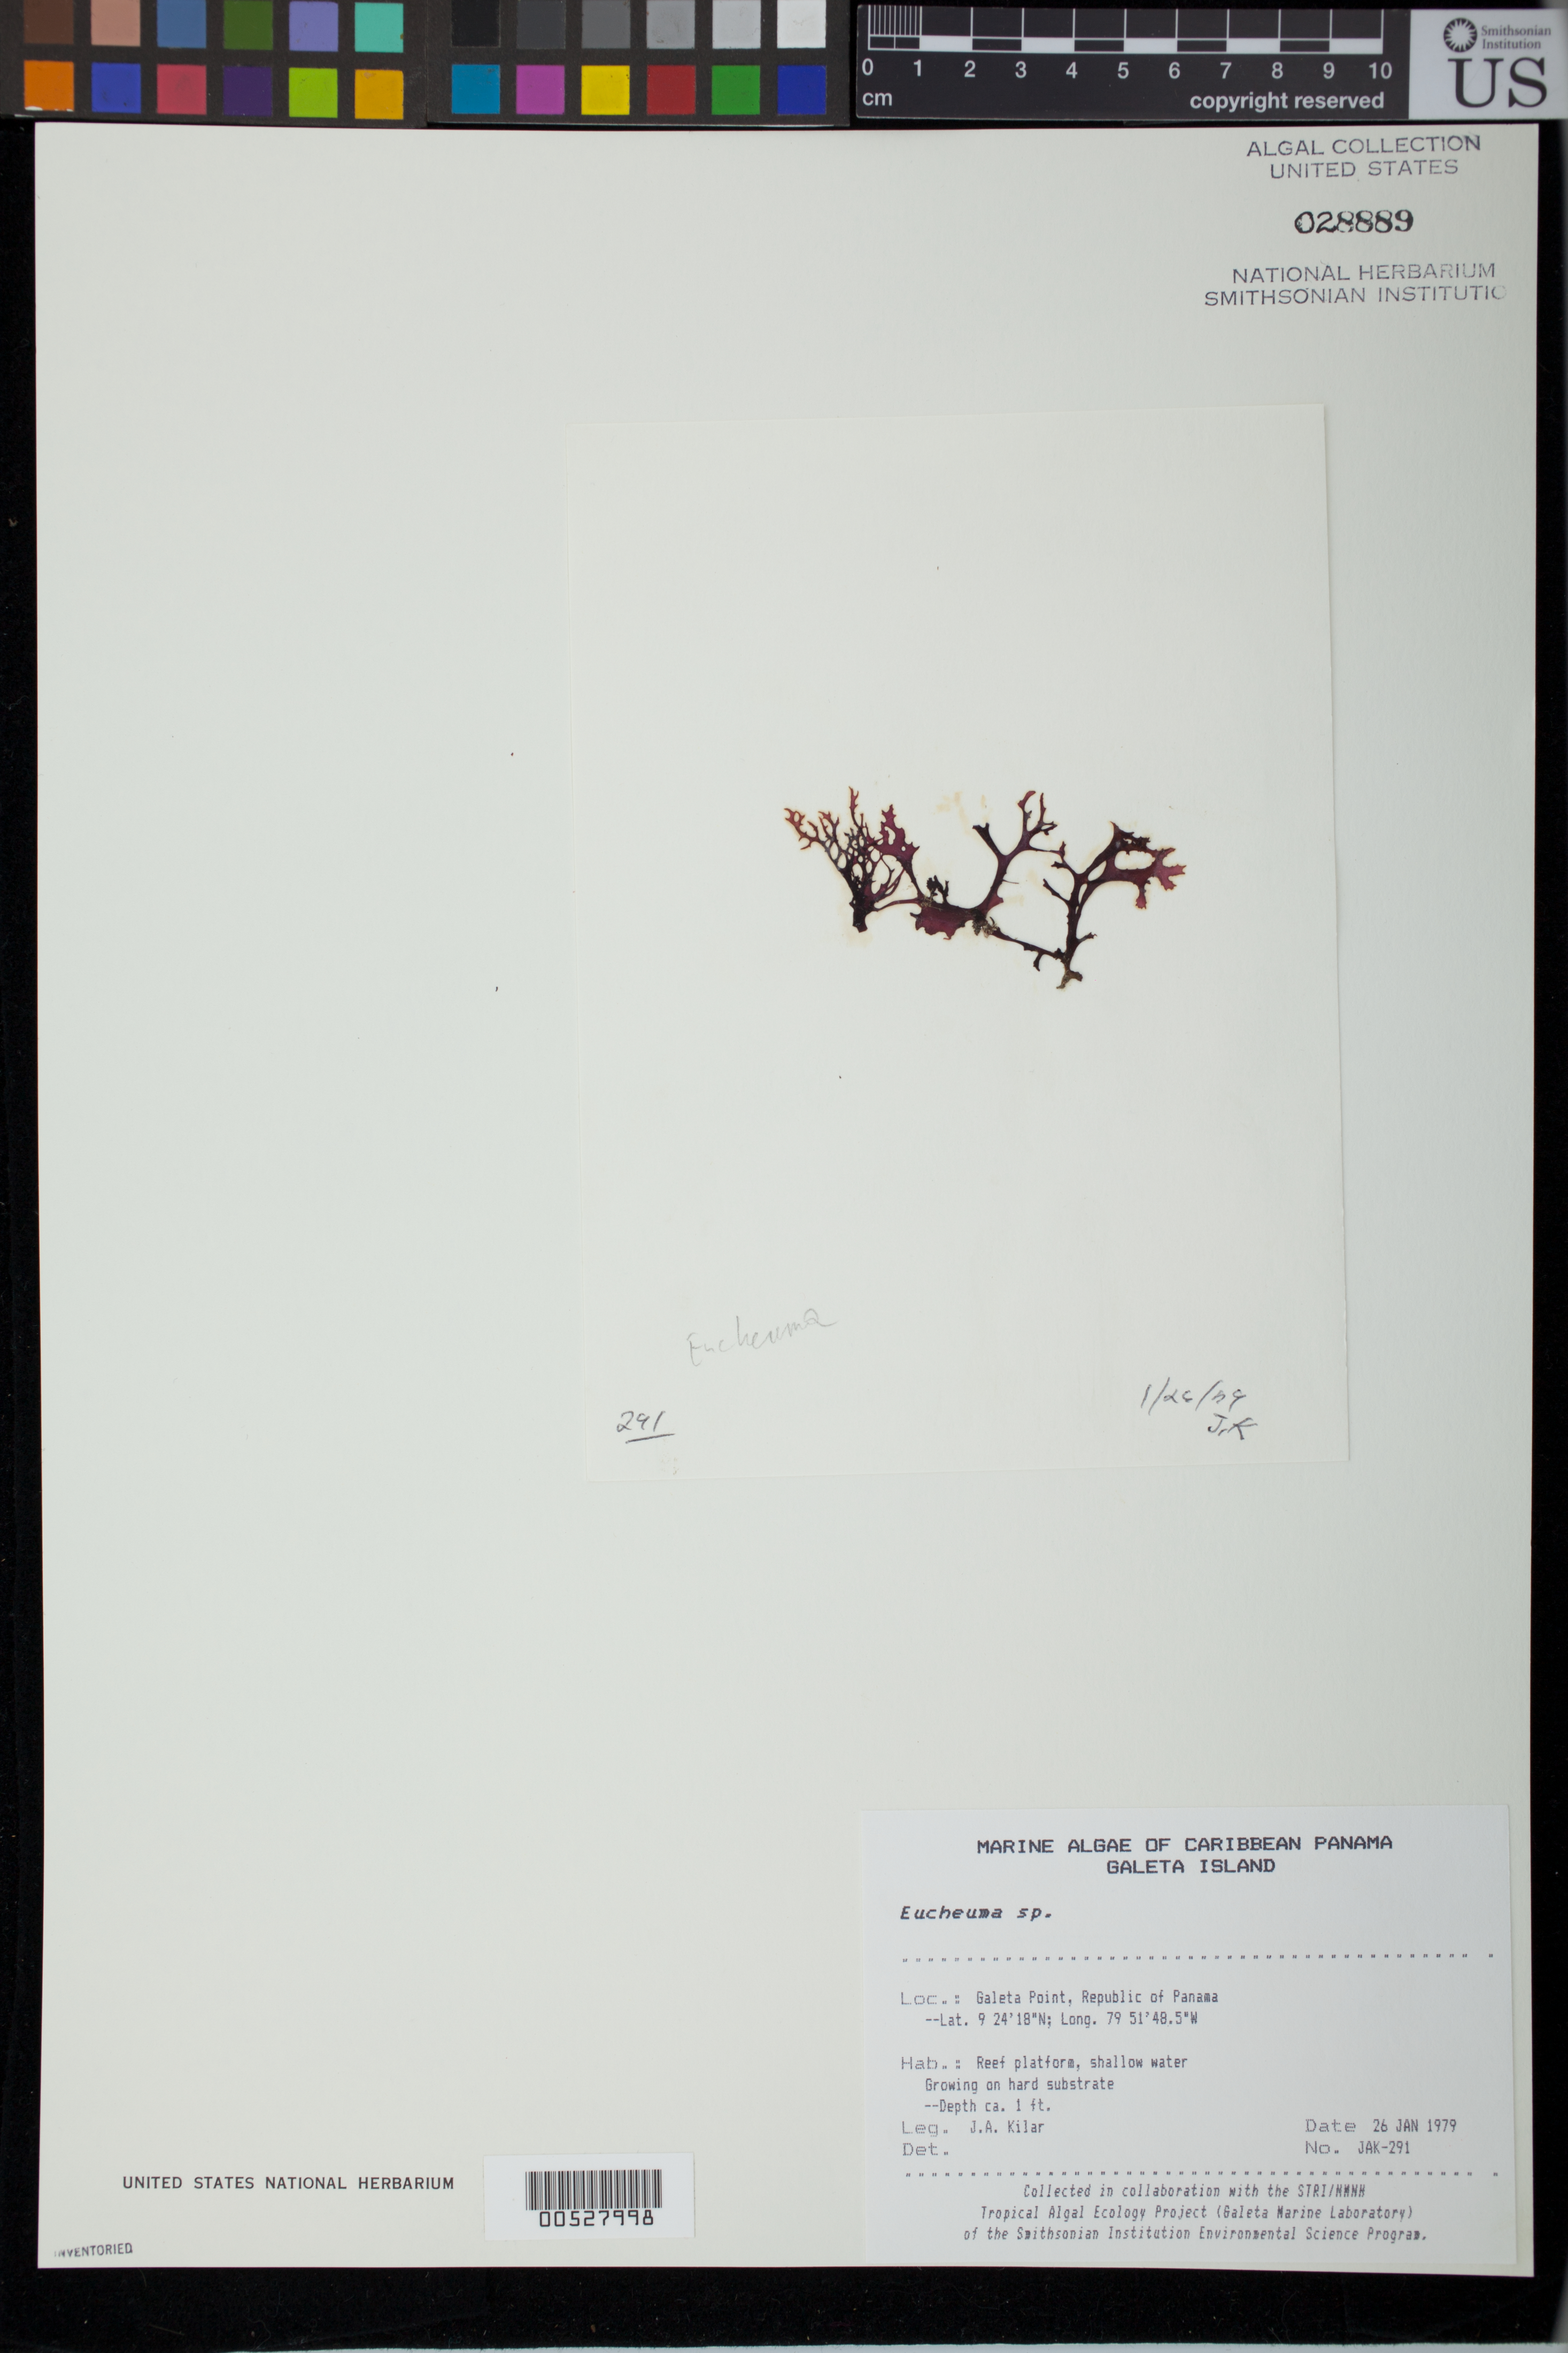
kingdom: Plantae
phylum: Rhodophyta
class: Florideophyceae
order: Gigartinales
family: Solieriaceae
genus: Eucheuma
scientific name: Eucheuma sp.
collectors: J. A. Kilar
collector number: JAK-291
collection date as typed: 26 Jan 1979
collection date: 1979-01-26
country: Panama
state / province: Colón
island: Galeta Island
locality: Galeta Point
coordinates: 9 24' 18" N, 79 51' 48.5" W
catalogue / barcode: US 28889